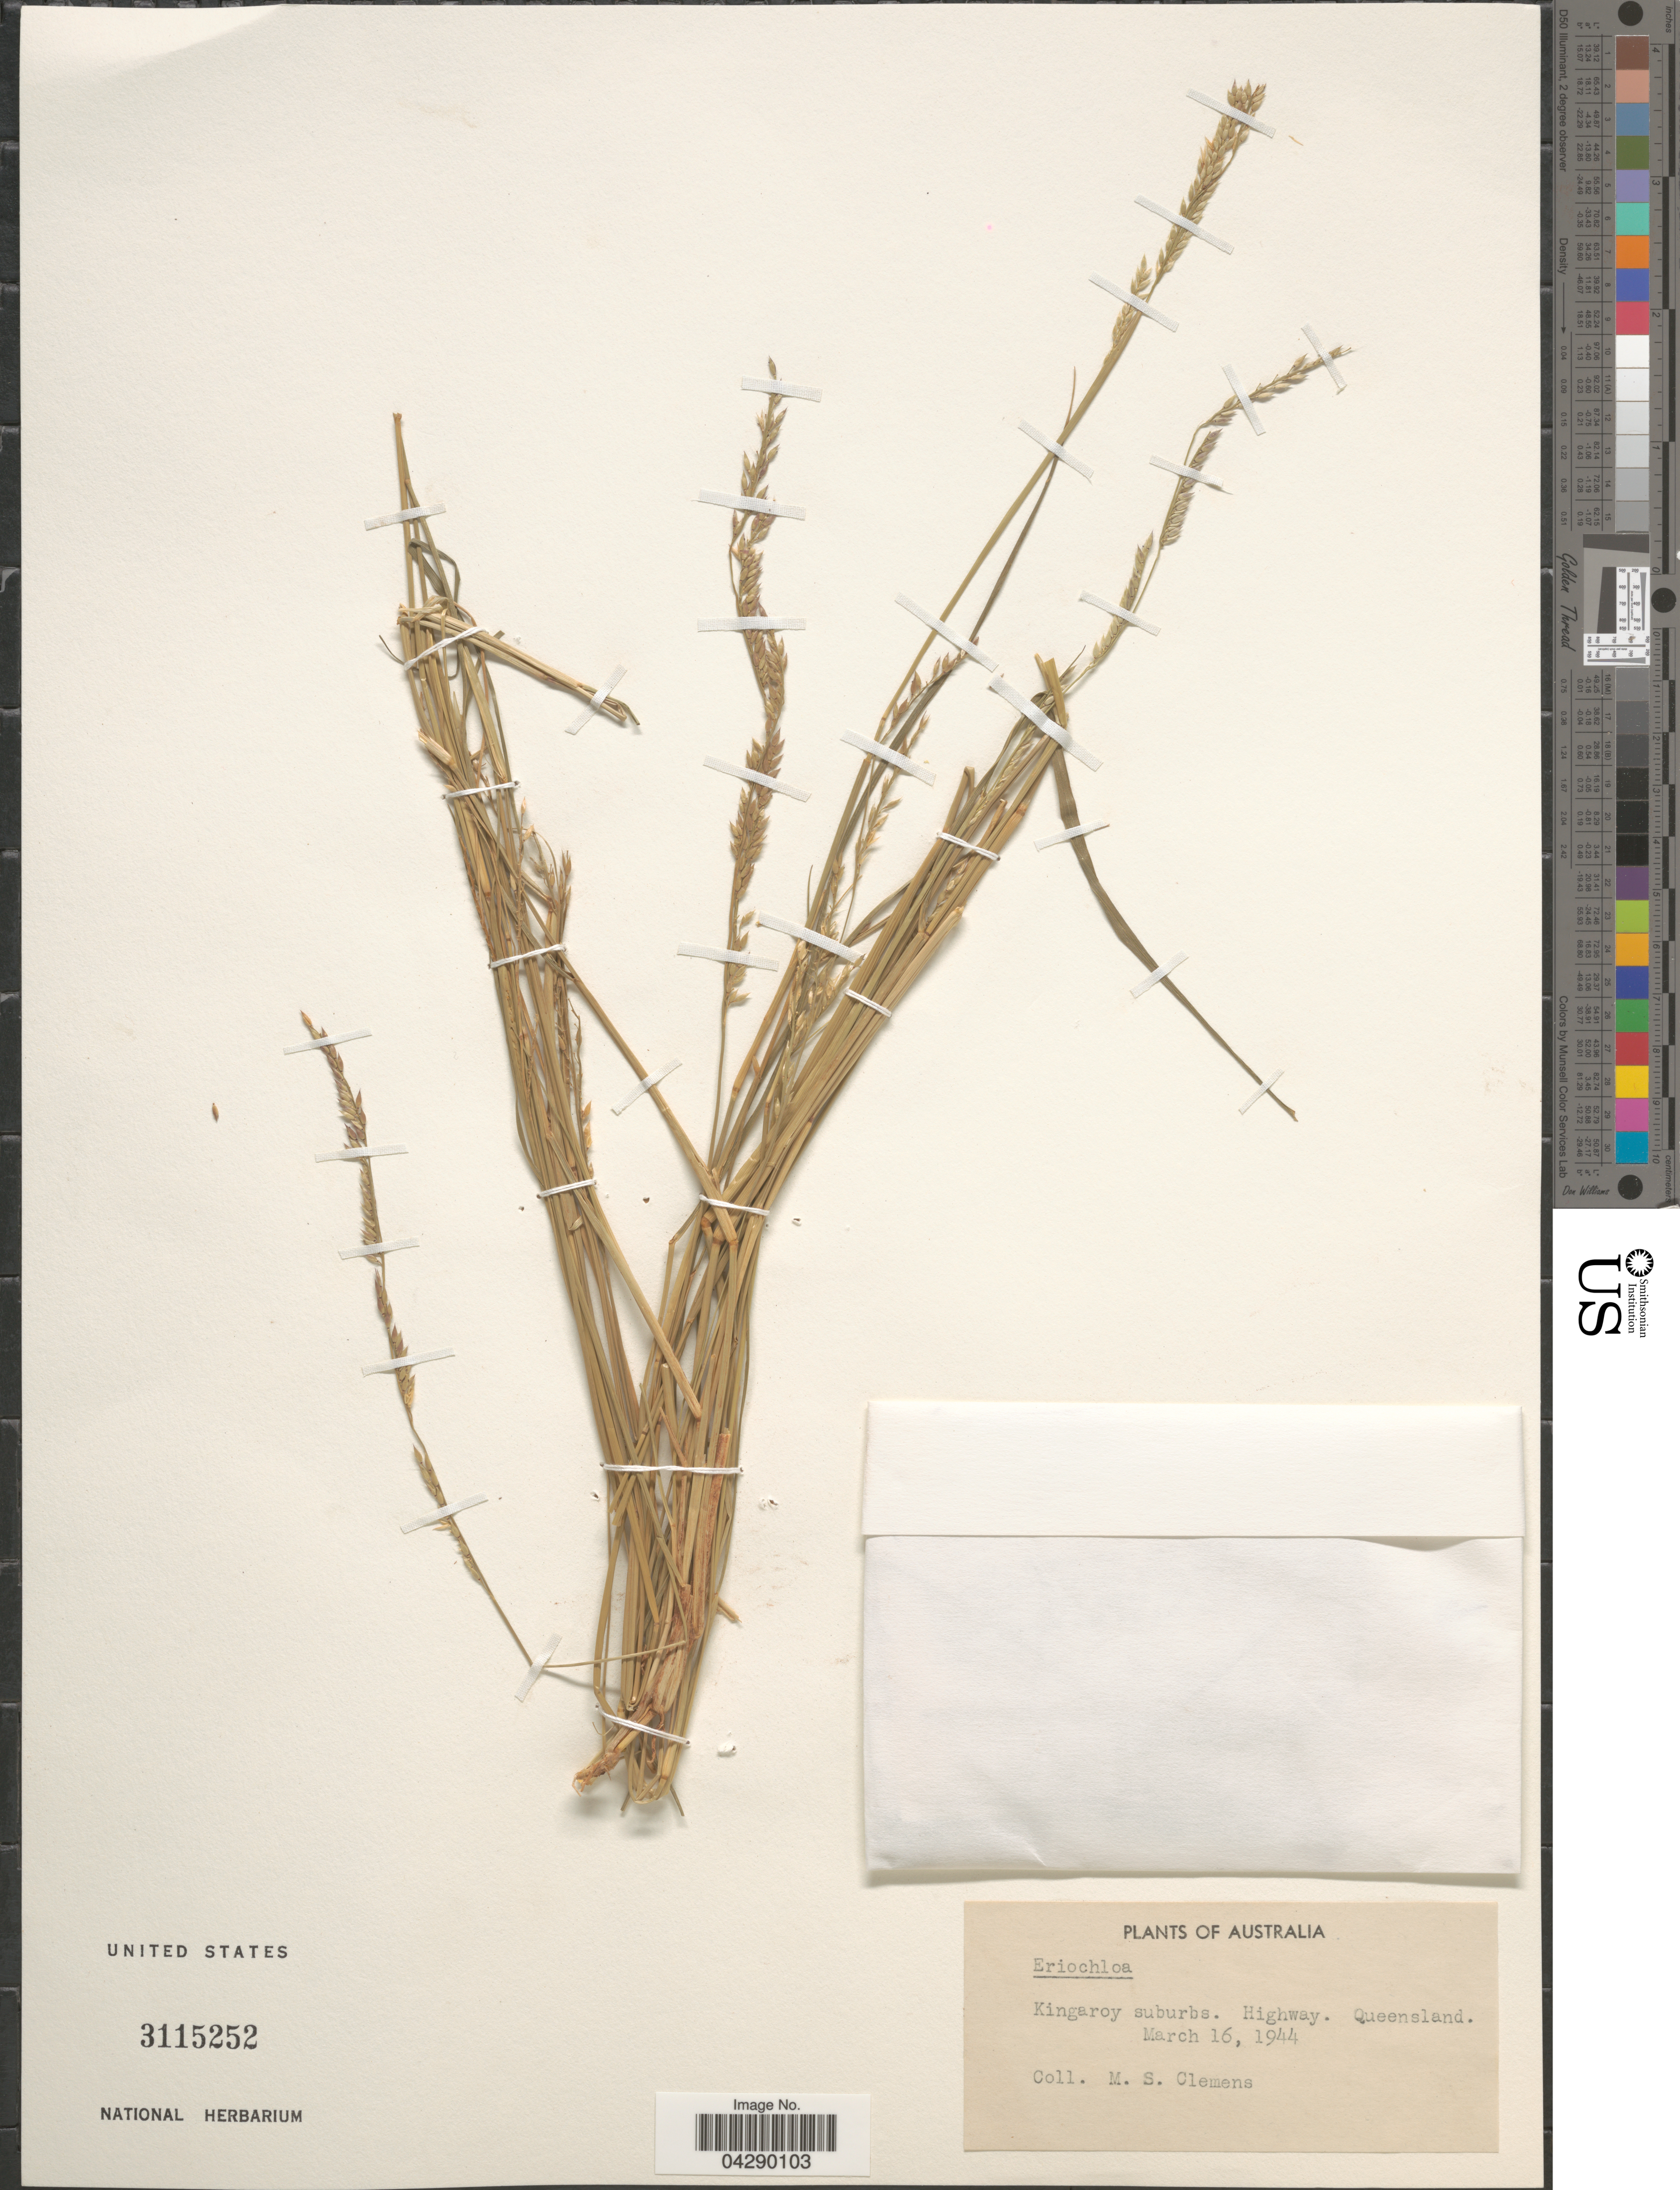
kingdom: Plantae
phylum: Tracheophyta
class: Liliopsida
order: Poales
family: Poaceae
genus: Eriochloa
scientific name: Eriochloa sp.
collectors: M. S. Clemens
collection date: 1944-03-16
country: Australia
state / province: Queensland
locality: Kingaroy suburbs. Highway.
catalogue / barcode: US 3115252